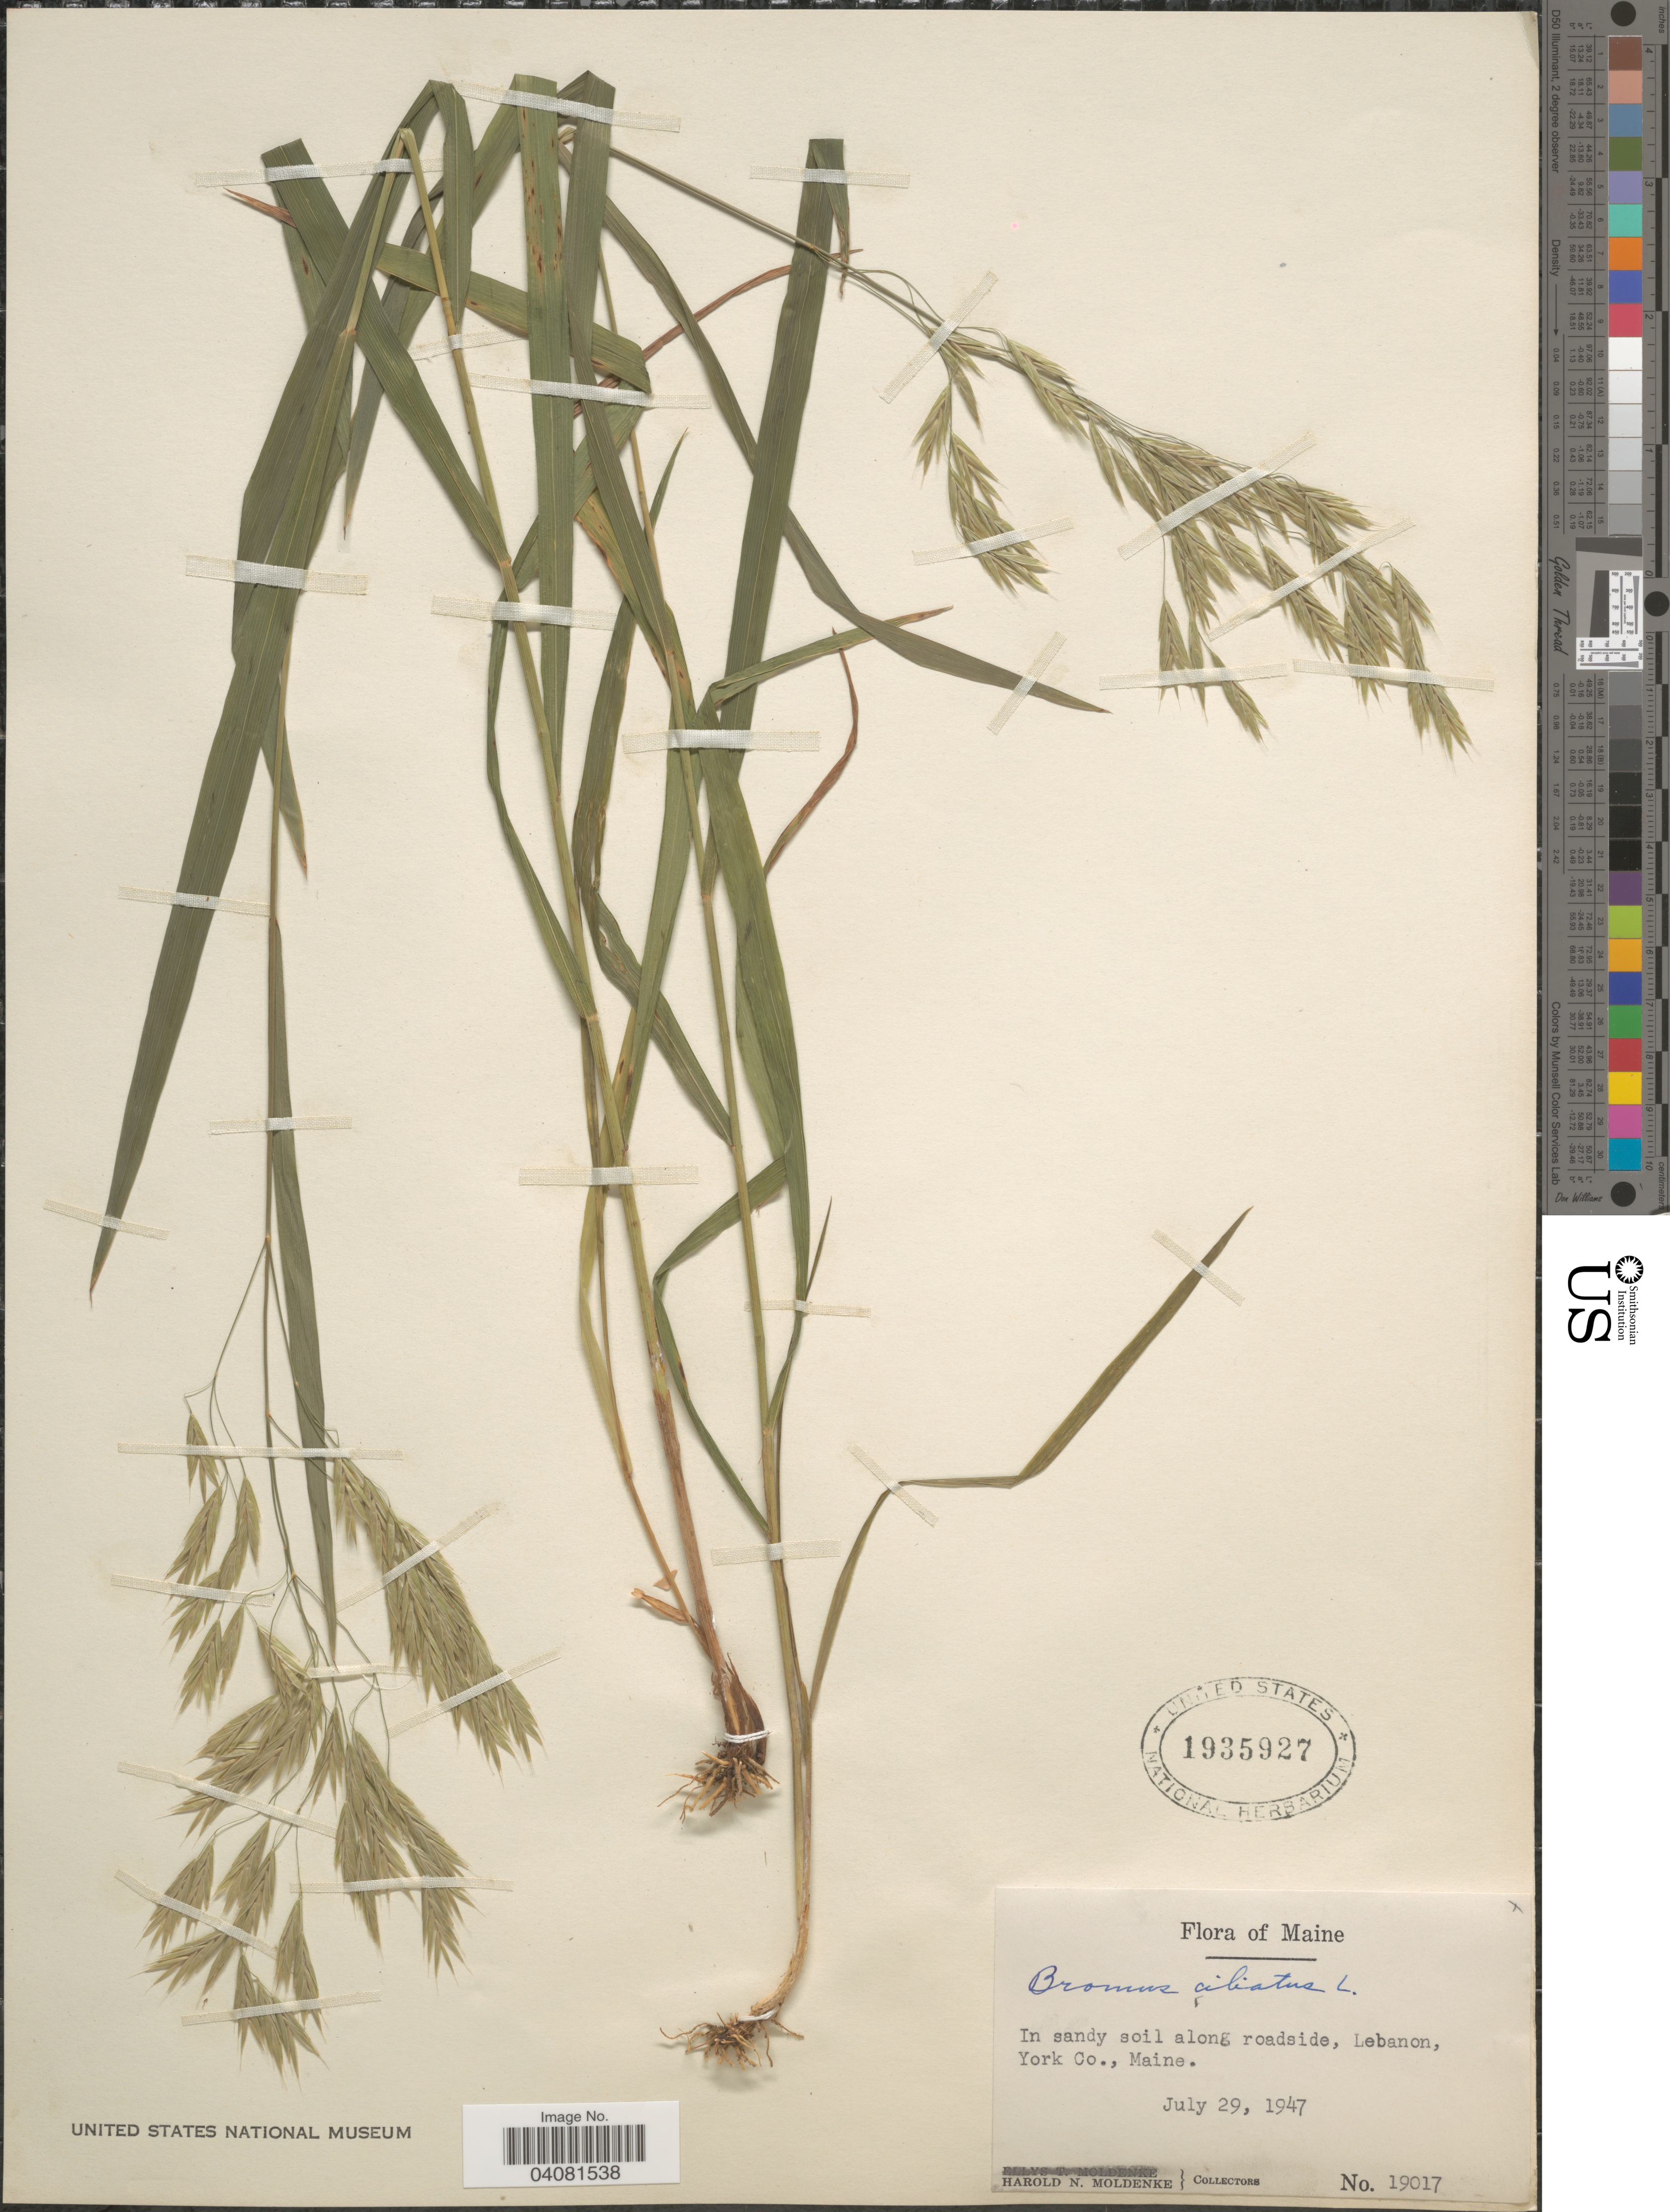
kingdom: Plantae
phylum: Tracheophyta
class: Liliopsida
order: Poales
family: Poaceae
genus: Bromus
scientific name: Bromus ciliatus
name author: L.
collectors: H. N. Moldenke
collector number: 19017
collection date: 1947-07-29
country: United States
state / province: Maine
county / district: York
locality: In sandy soil along roadside, Lebanon.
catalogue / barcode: US 1935927